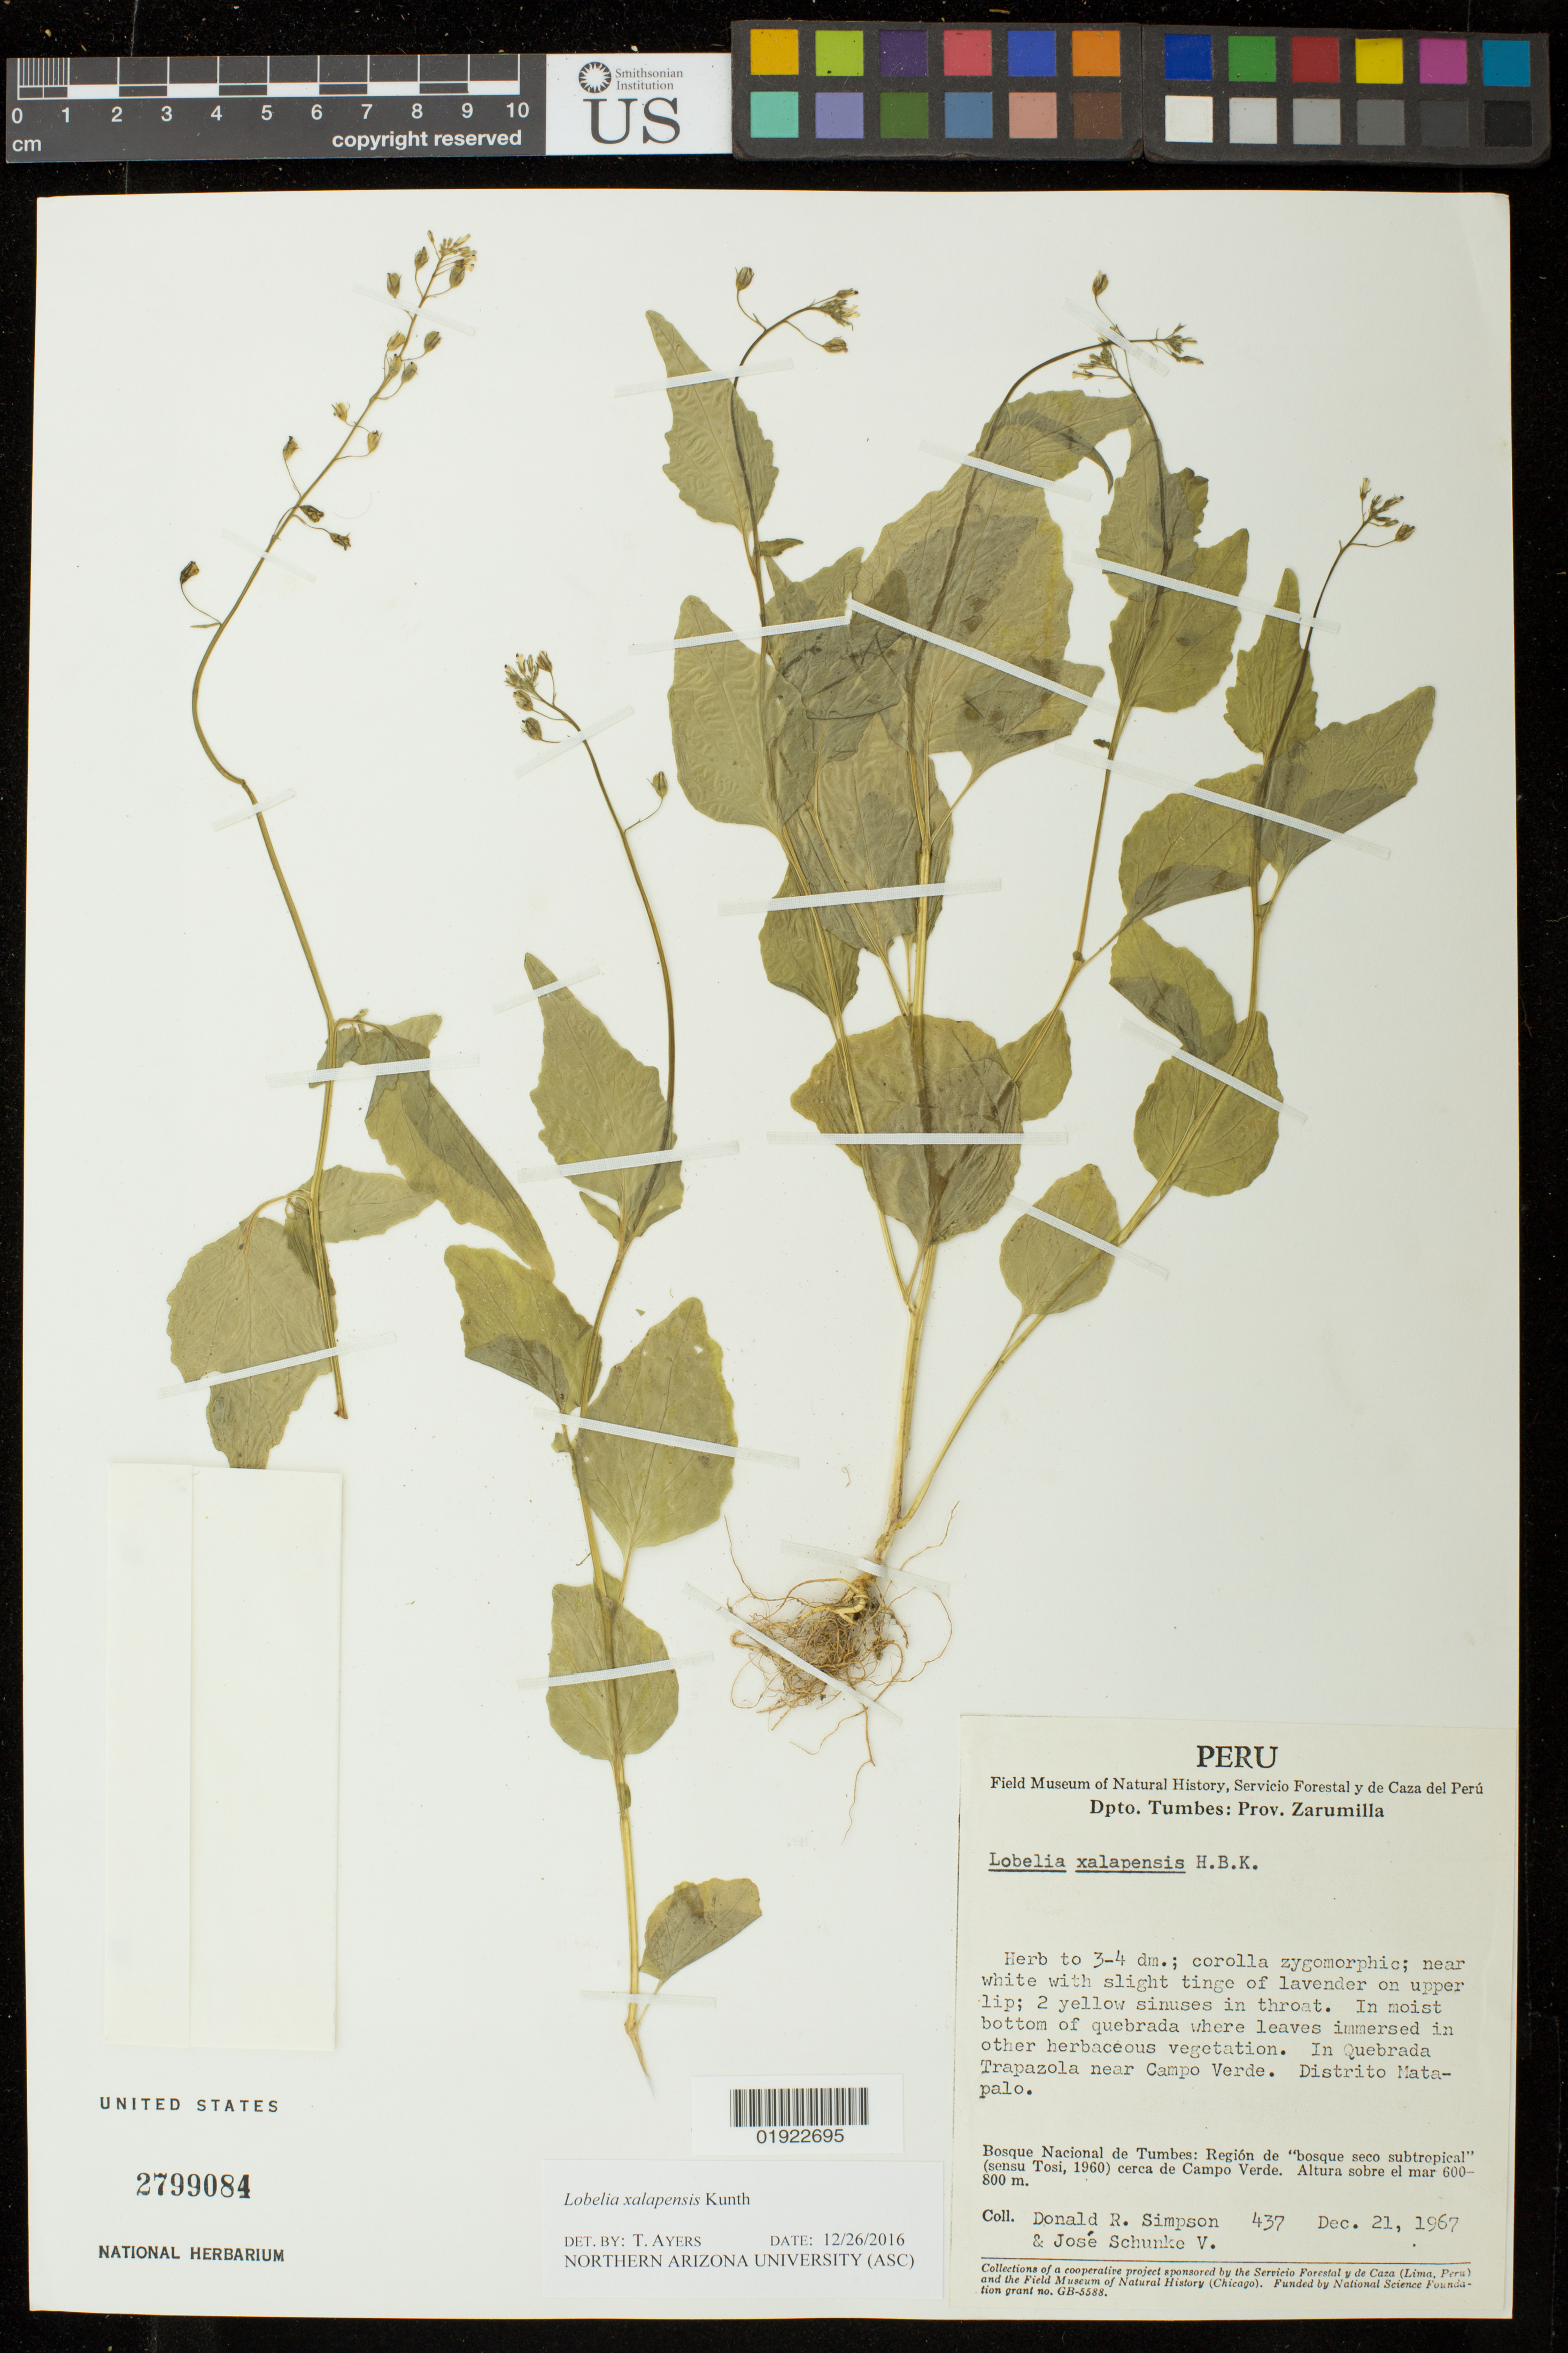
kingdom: Plantae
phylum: Tracheophyta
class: Magnoliopsida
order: Asterales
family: Campanulaceae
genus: Lobelia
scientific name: Lobelia xalapensis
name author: Kunth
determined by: Ayers, Tina J.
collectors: D. R. Simpson & J. Schunke Vigo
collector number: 437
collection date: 1967-12-21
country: Peru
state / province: Tumbes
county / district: Zarumilla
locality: Servicio Forestal y de Caza del Peru. In Quebrada Trapazola near Campo Verde. Distrito Matapalo.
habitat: Bosque seco subtropical.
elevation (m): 600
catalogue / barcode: US 2799084